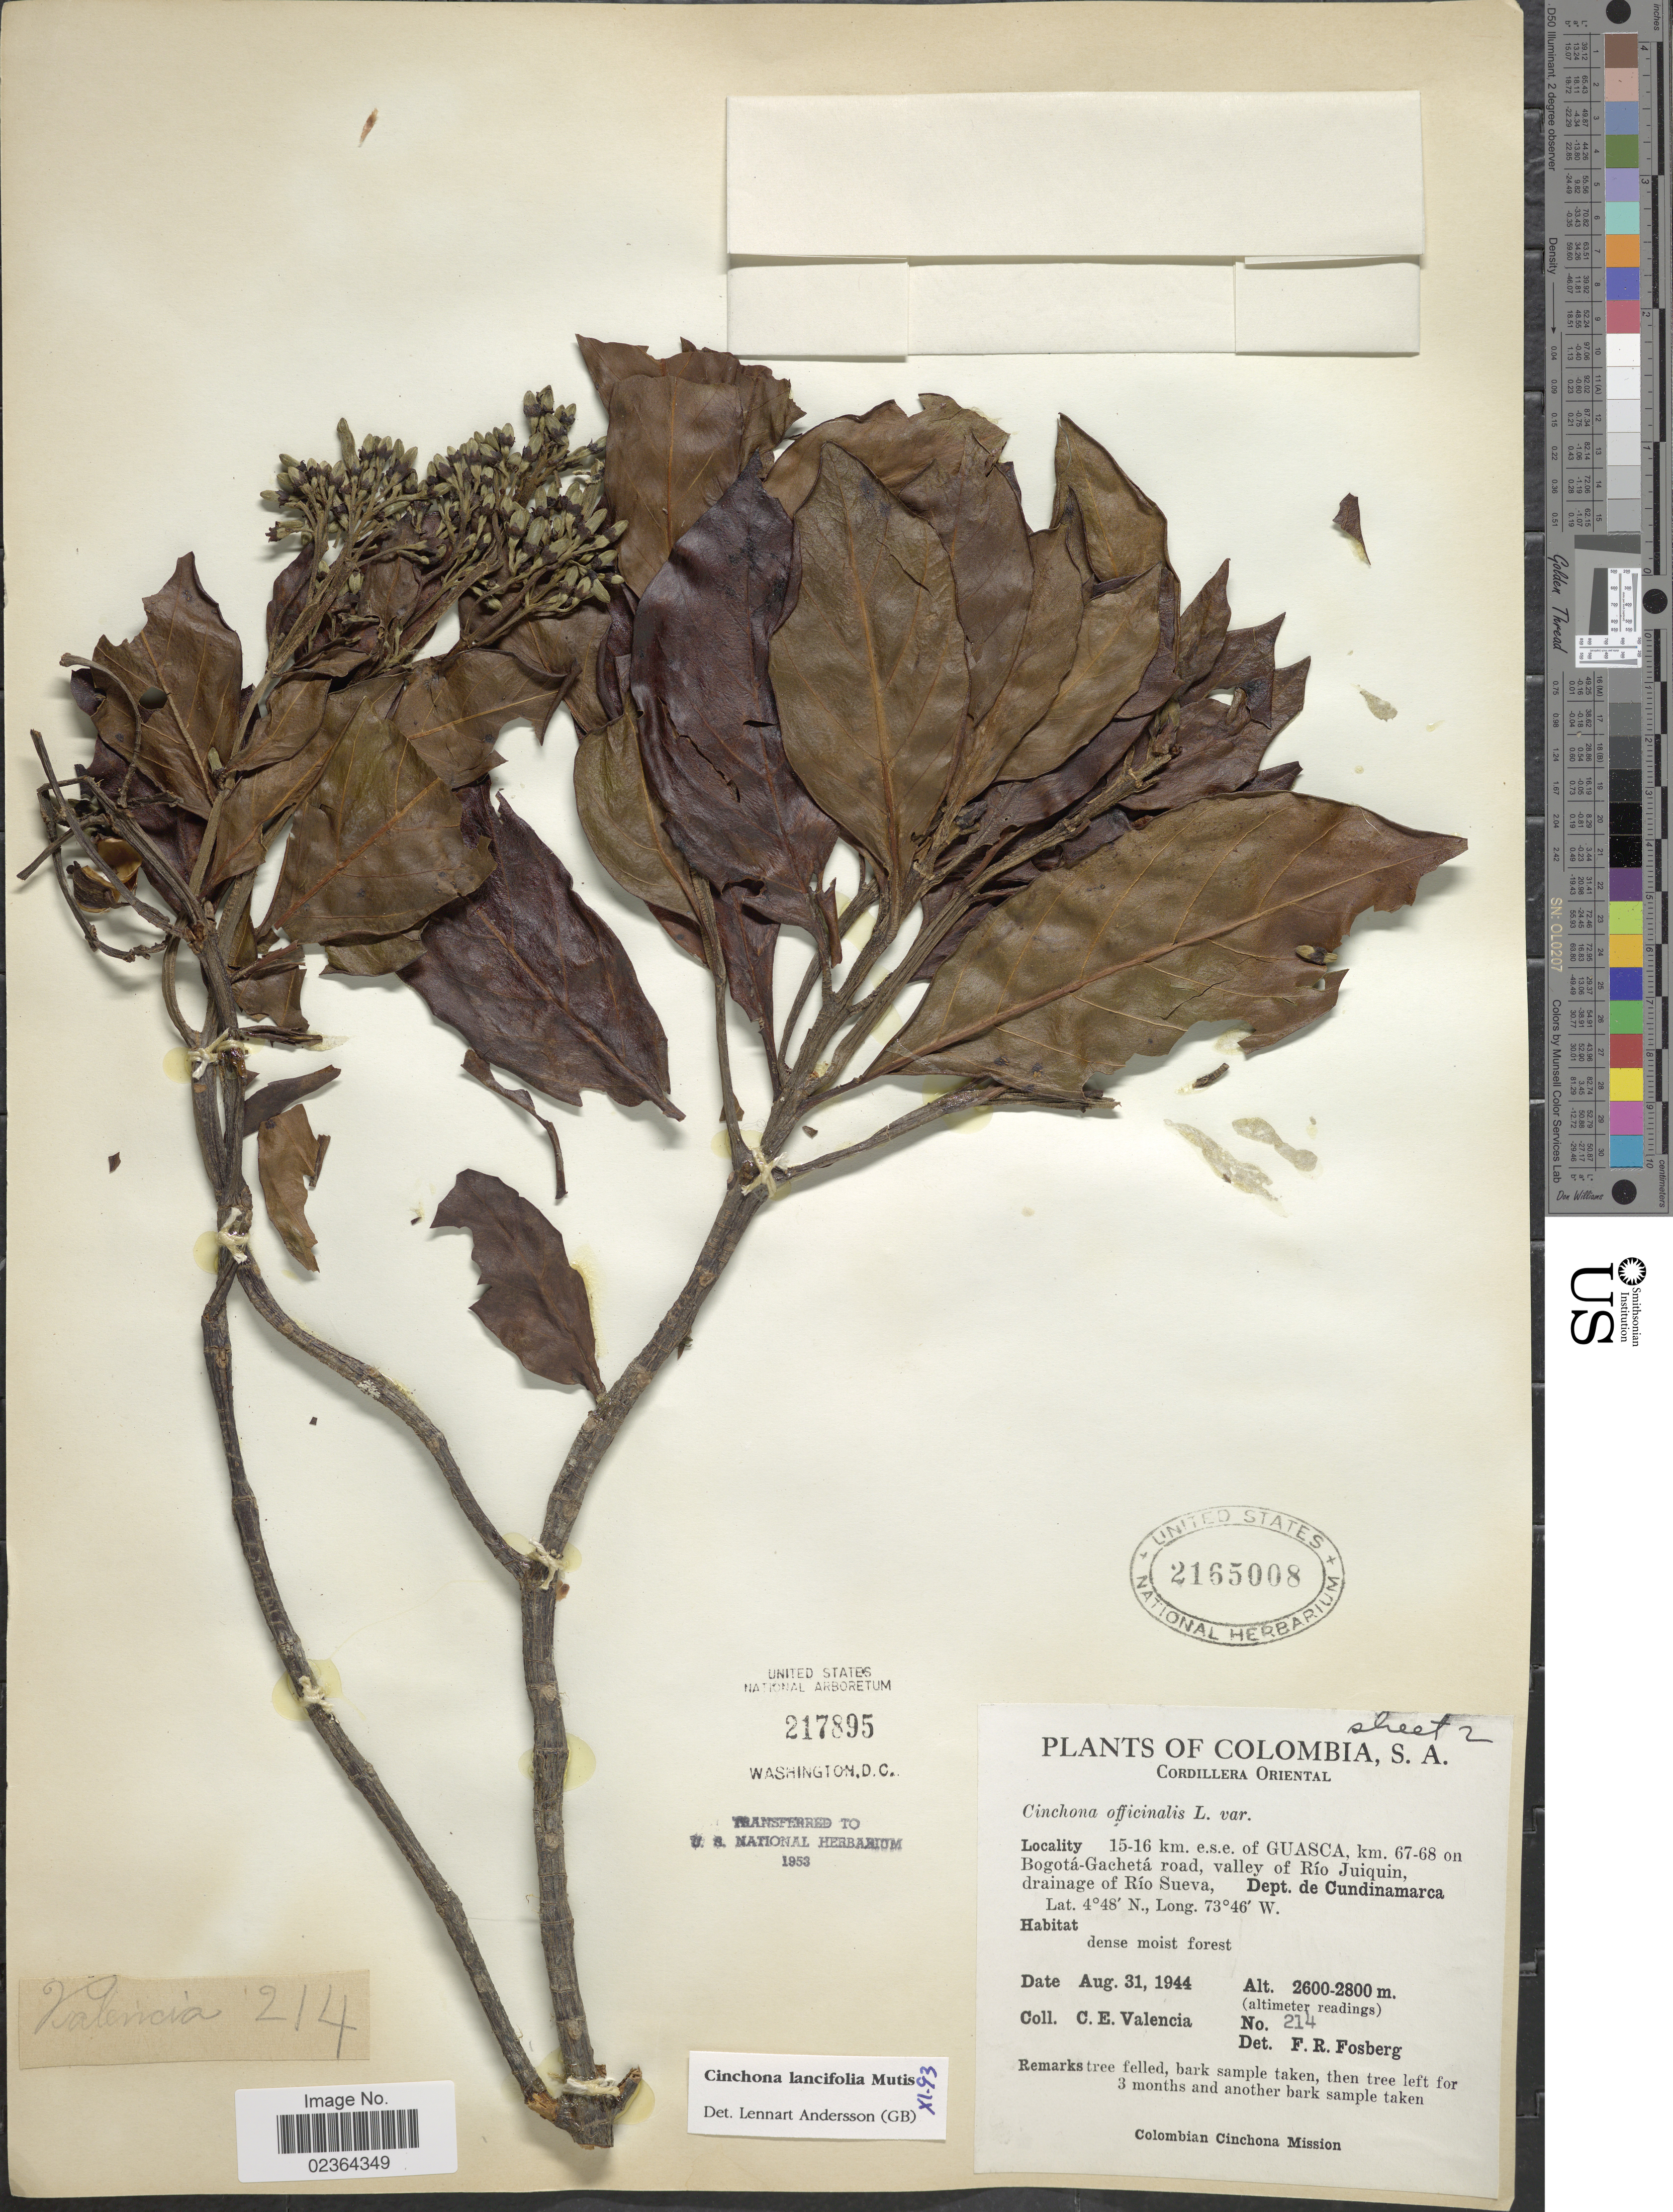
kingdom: Plantae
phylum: Tracheophyta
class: Magnoliopsida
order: Gentianales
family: Rubiaceae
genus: Cinchona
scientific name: Cinchona lancifolia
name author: Mutis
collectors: C. Valencia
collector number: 214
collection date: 1944-08-31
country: Colombia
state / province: Cundinamarca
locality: Cordillera Oriental, 15-16 km. e.s.e. of Guasca, km. 67-68 on Bogota-Gacheta road, valley of Rio Juiquin, drainage of Rio Sueva, Dept. de Cundinamarca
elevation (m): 2600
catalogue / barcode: US 2165008